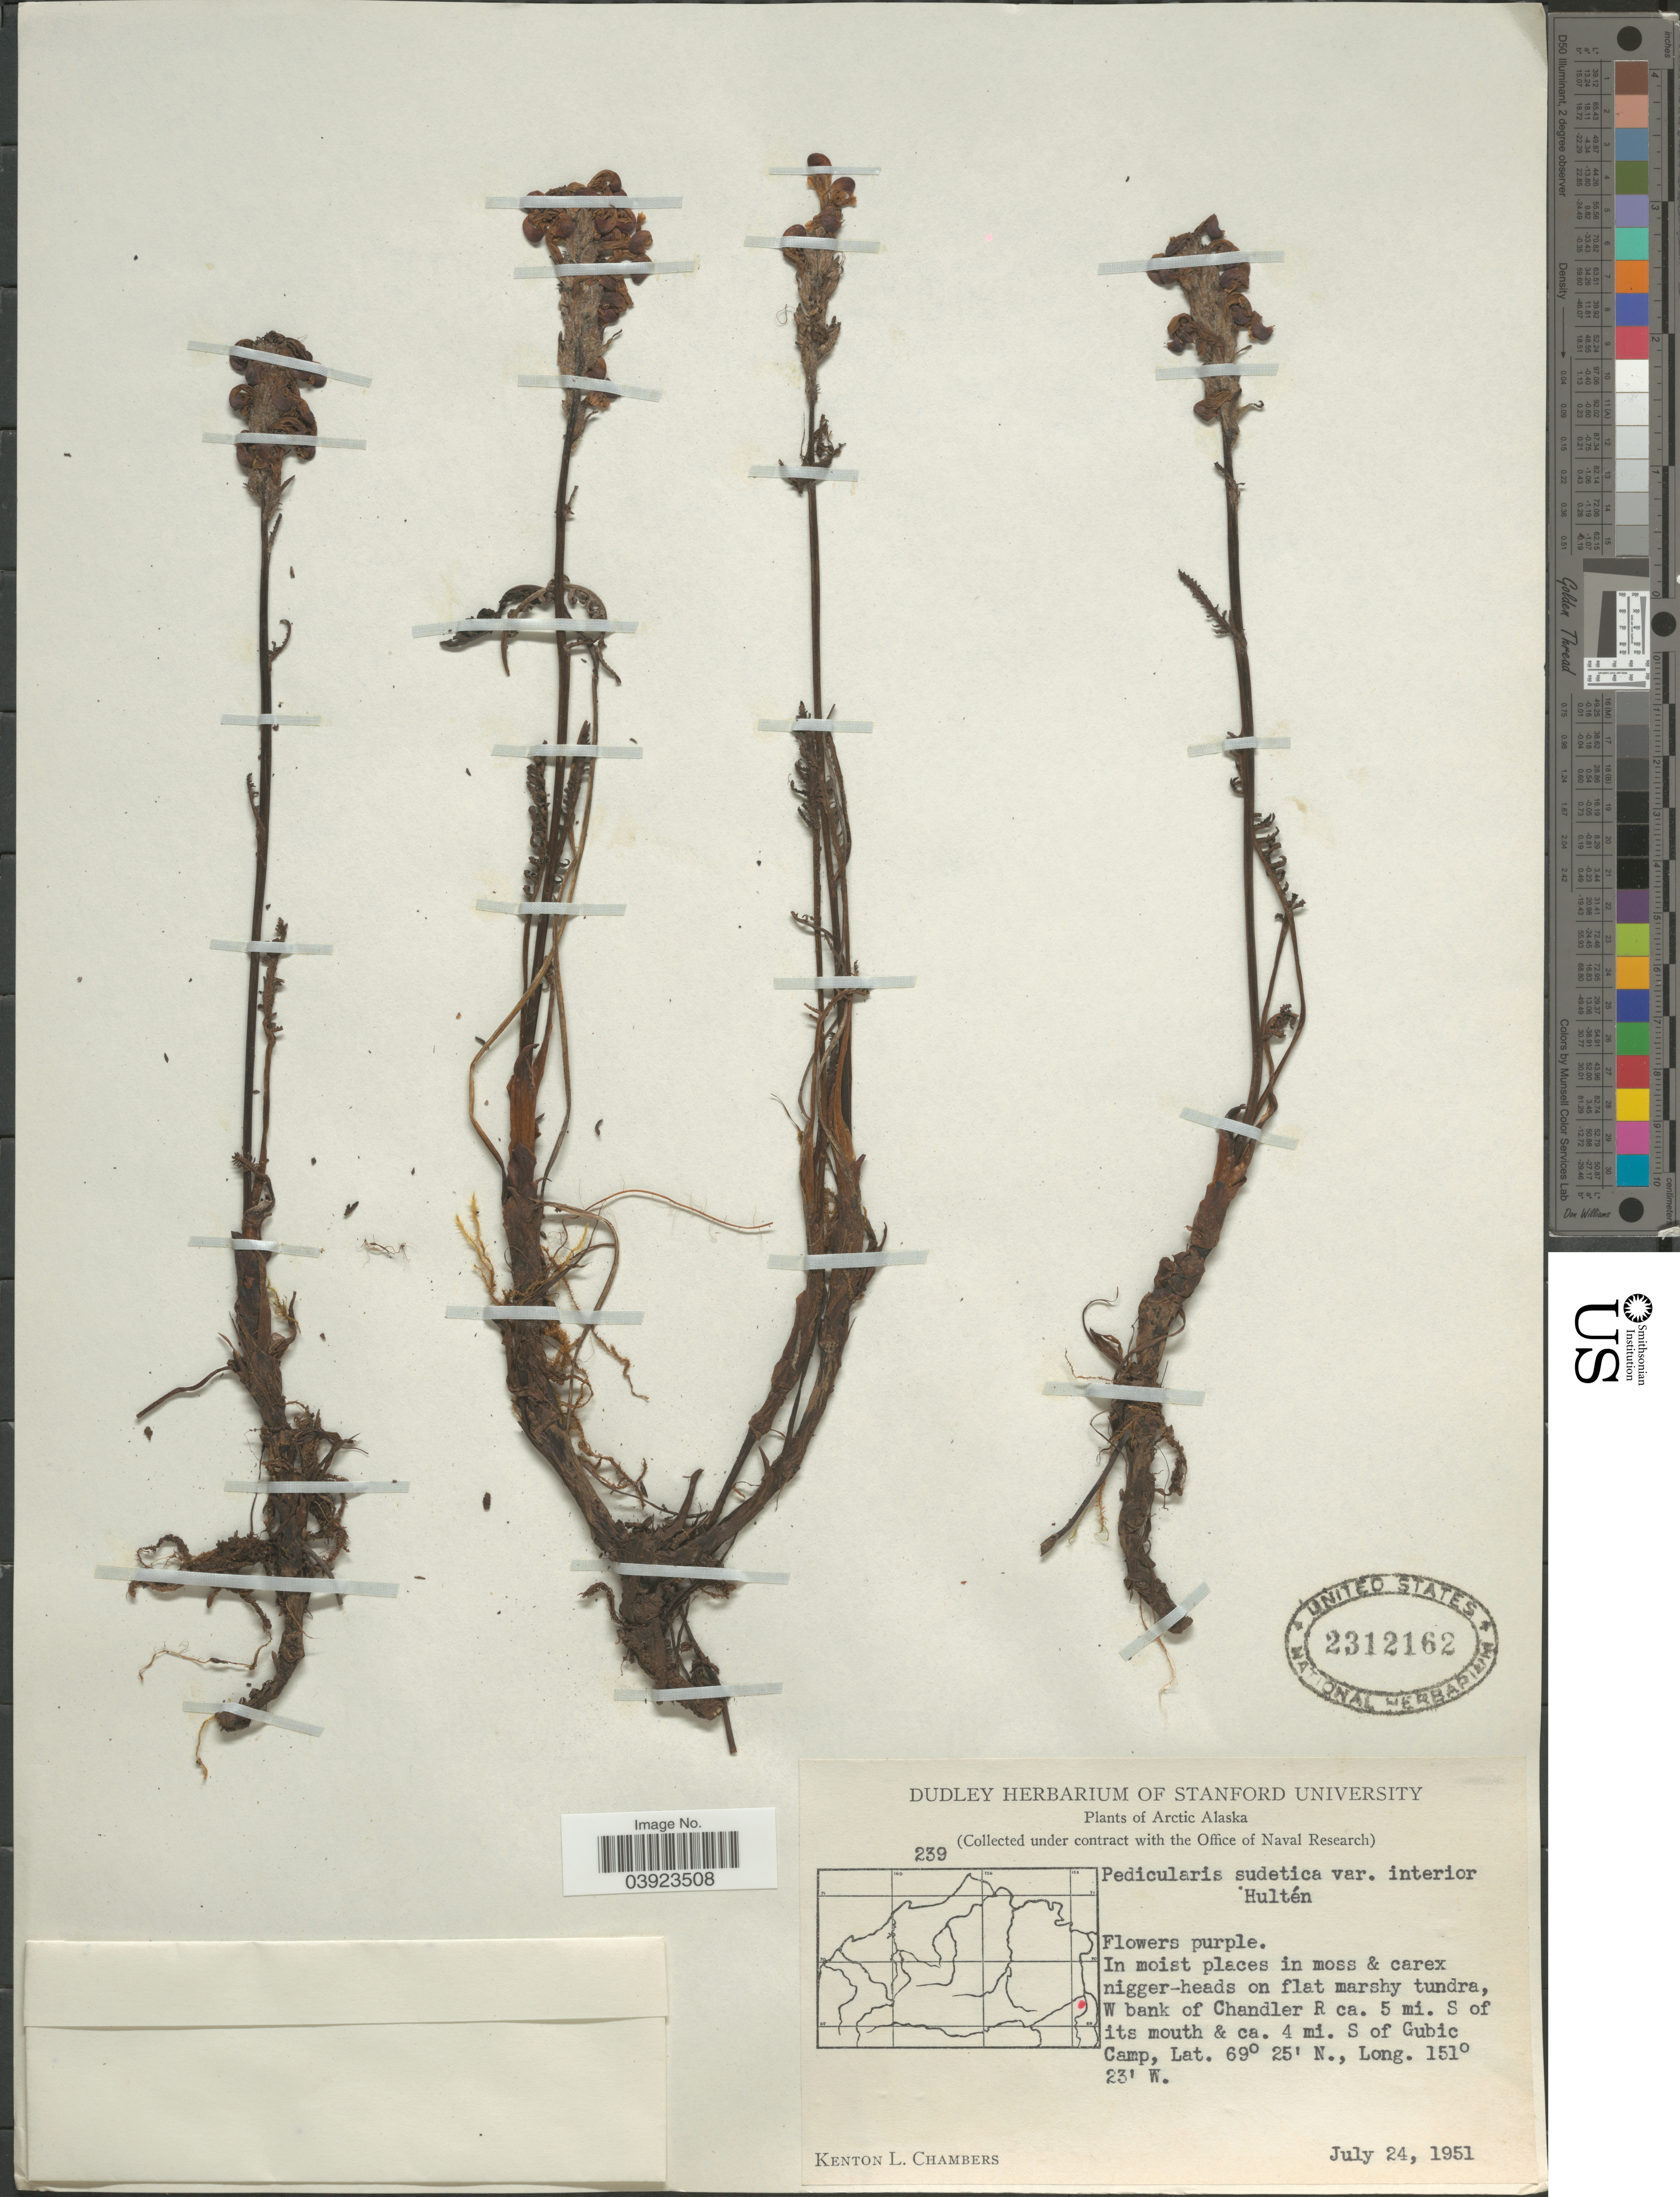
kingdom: Plantae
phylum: Tracheophyta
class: Magnoliopsida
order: Lamiales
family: Orobanchaceae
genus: Pedicularis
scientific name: Pedicularis sudetica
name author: Willd.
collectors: K. L. Chambers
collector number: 239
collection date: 1951-07-24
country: United States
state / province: Alaska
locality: Arctic Alaska. In moist places in moss & carex nigger-heads on flat marshy tundra, W bank of Chandler R ca. 5 mi. S of its mouth & ca. 4 mi. S of Gubic Camp.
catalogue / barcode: US 2312162